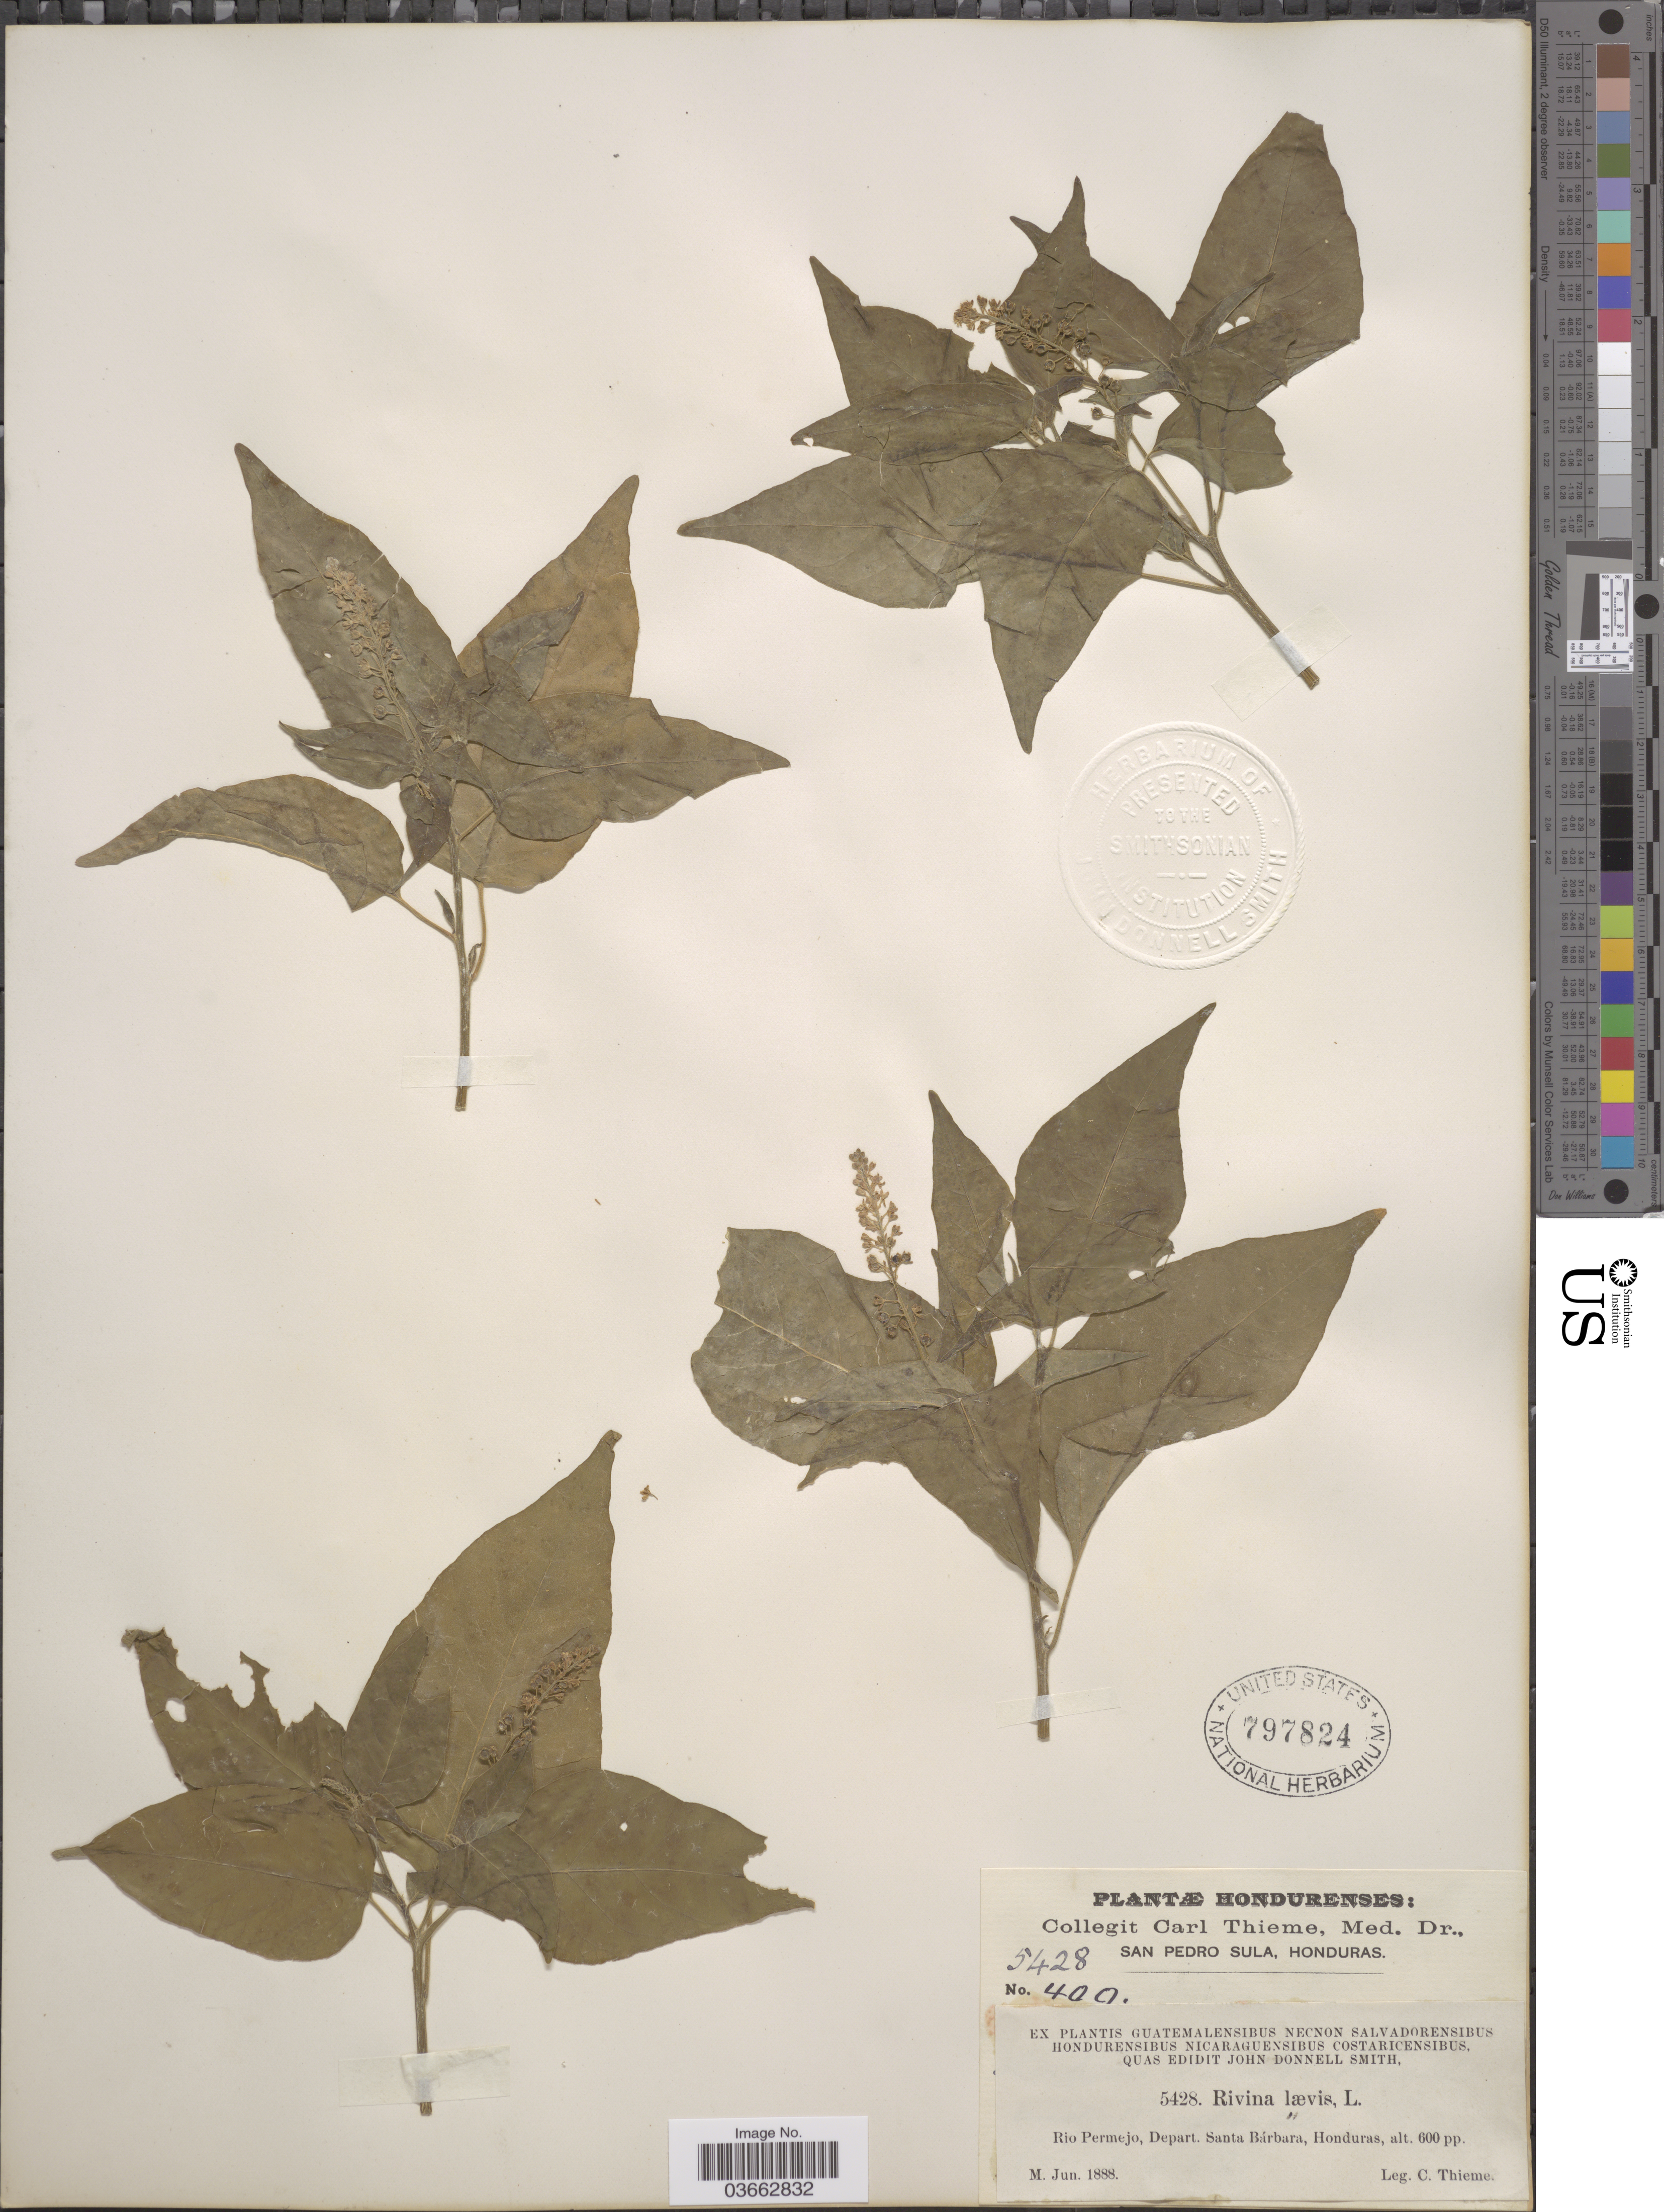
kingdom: Plantae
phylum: Tracheophyta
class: Magnoliopsida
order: Caryophyllales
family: Phytolaccaceae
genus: Rivina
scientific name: Rivina humilis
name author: L.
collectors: C. Thieme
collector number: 5428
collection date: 1888-06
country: Honduras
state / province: Santa Bárbara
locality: Rio Permejo, Depart Santa Bárbara.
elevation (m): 183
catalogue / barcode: US 797824